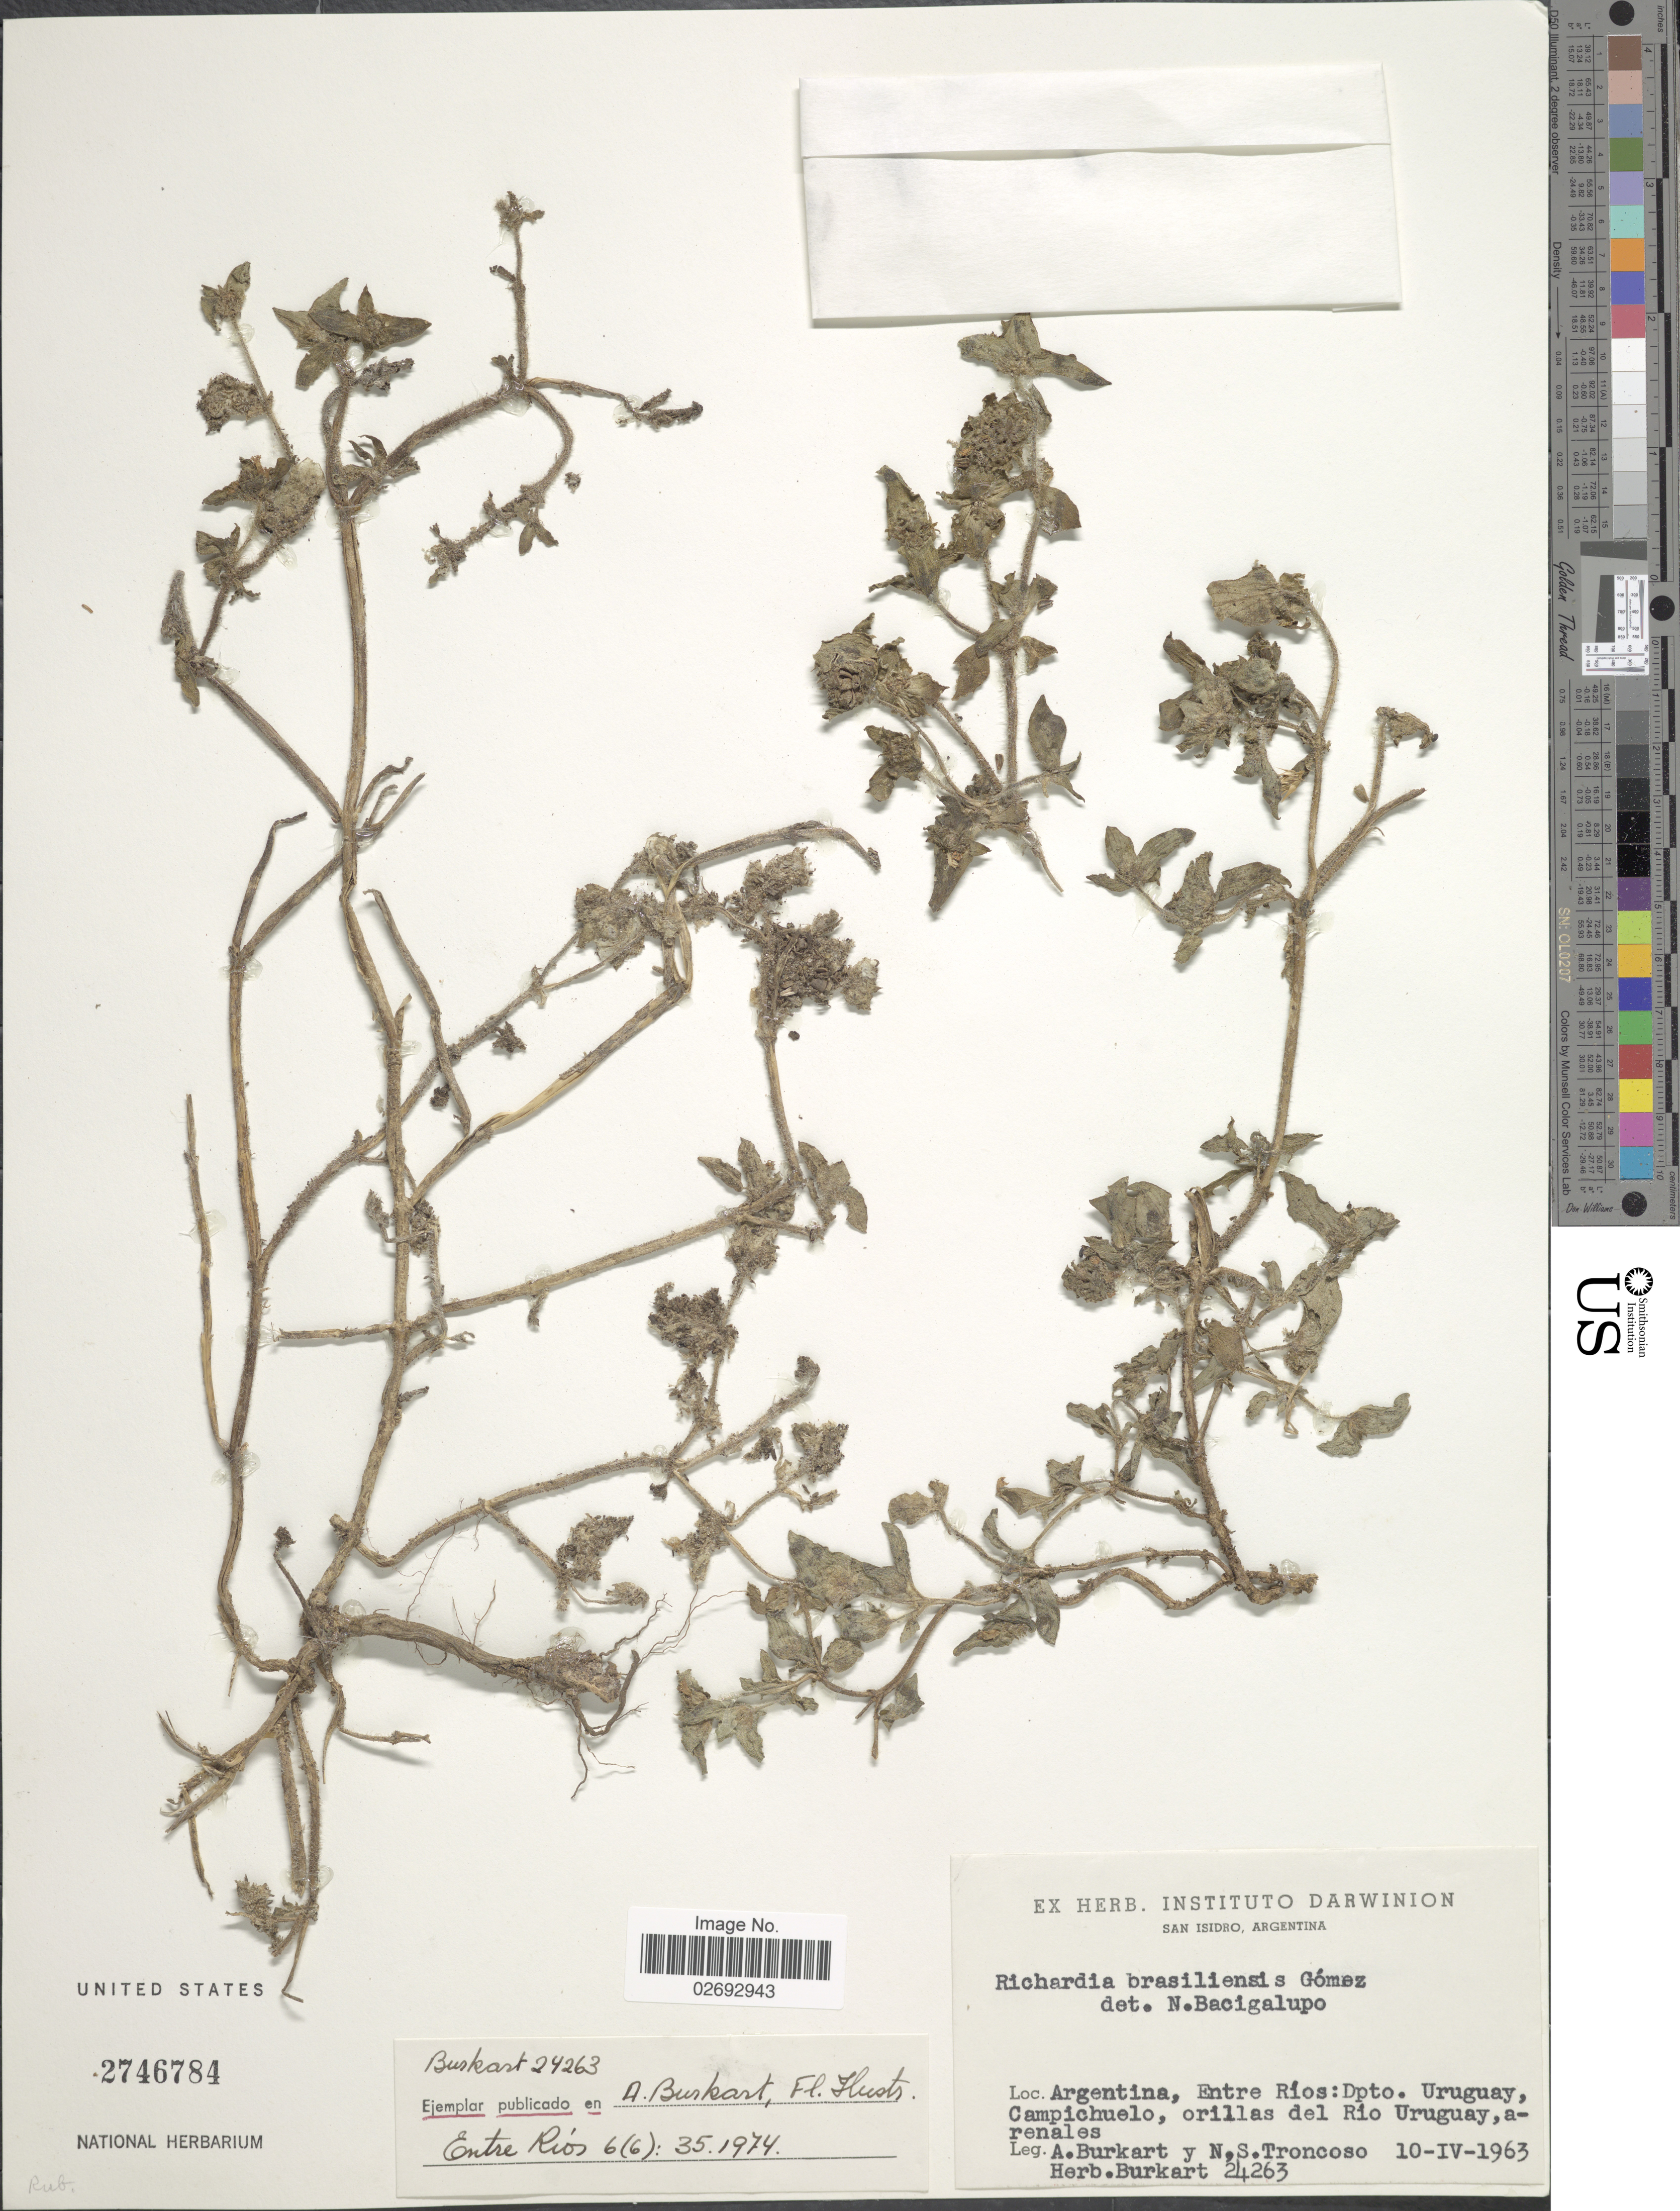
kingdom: Plantae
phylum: Tracheophyta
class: Magnoliopsida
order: Gentianales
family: Rubiaceae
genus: Richardia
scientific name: Richardia brasiliensis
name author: Gomes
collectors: A. E. Burkart & N. Troncoso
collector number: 24263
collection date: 1963-04-10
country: Argentina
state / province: Entre Rios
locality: Dpto. Uruguay, Campichuelo, orillas del Río Uruguay, arenales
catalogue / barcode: US 2746784